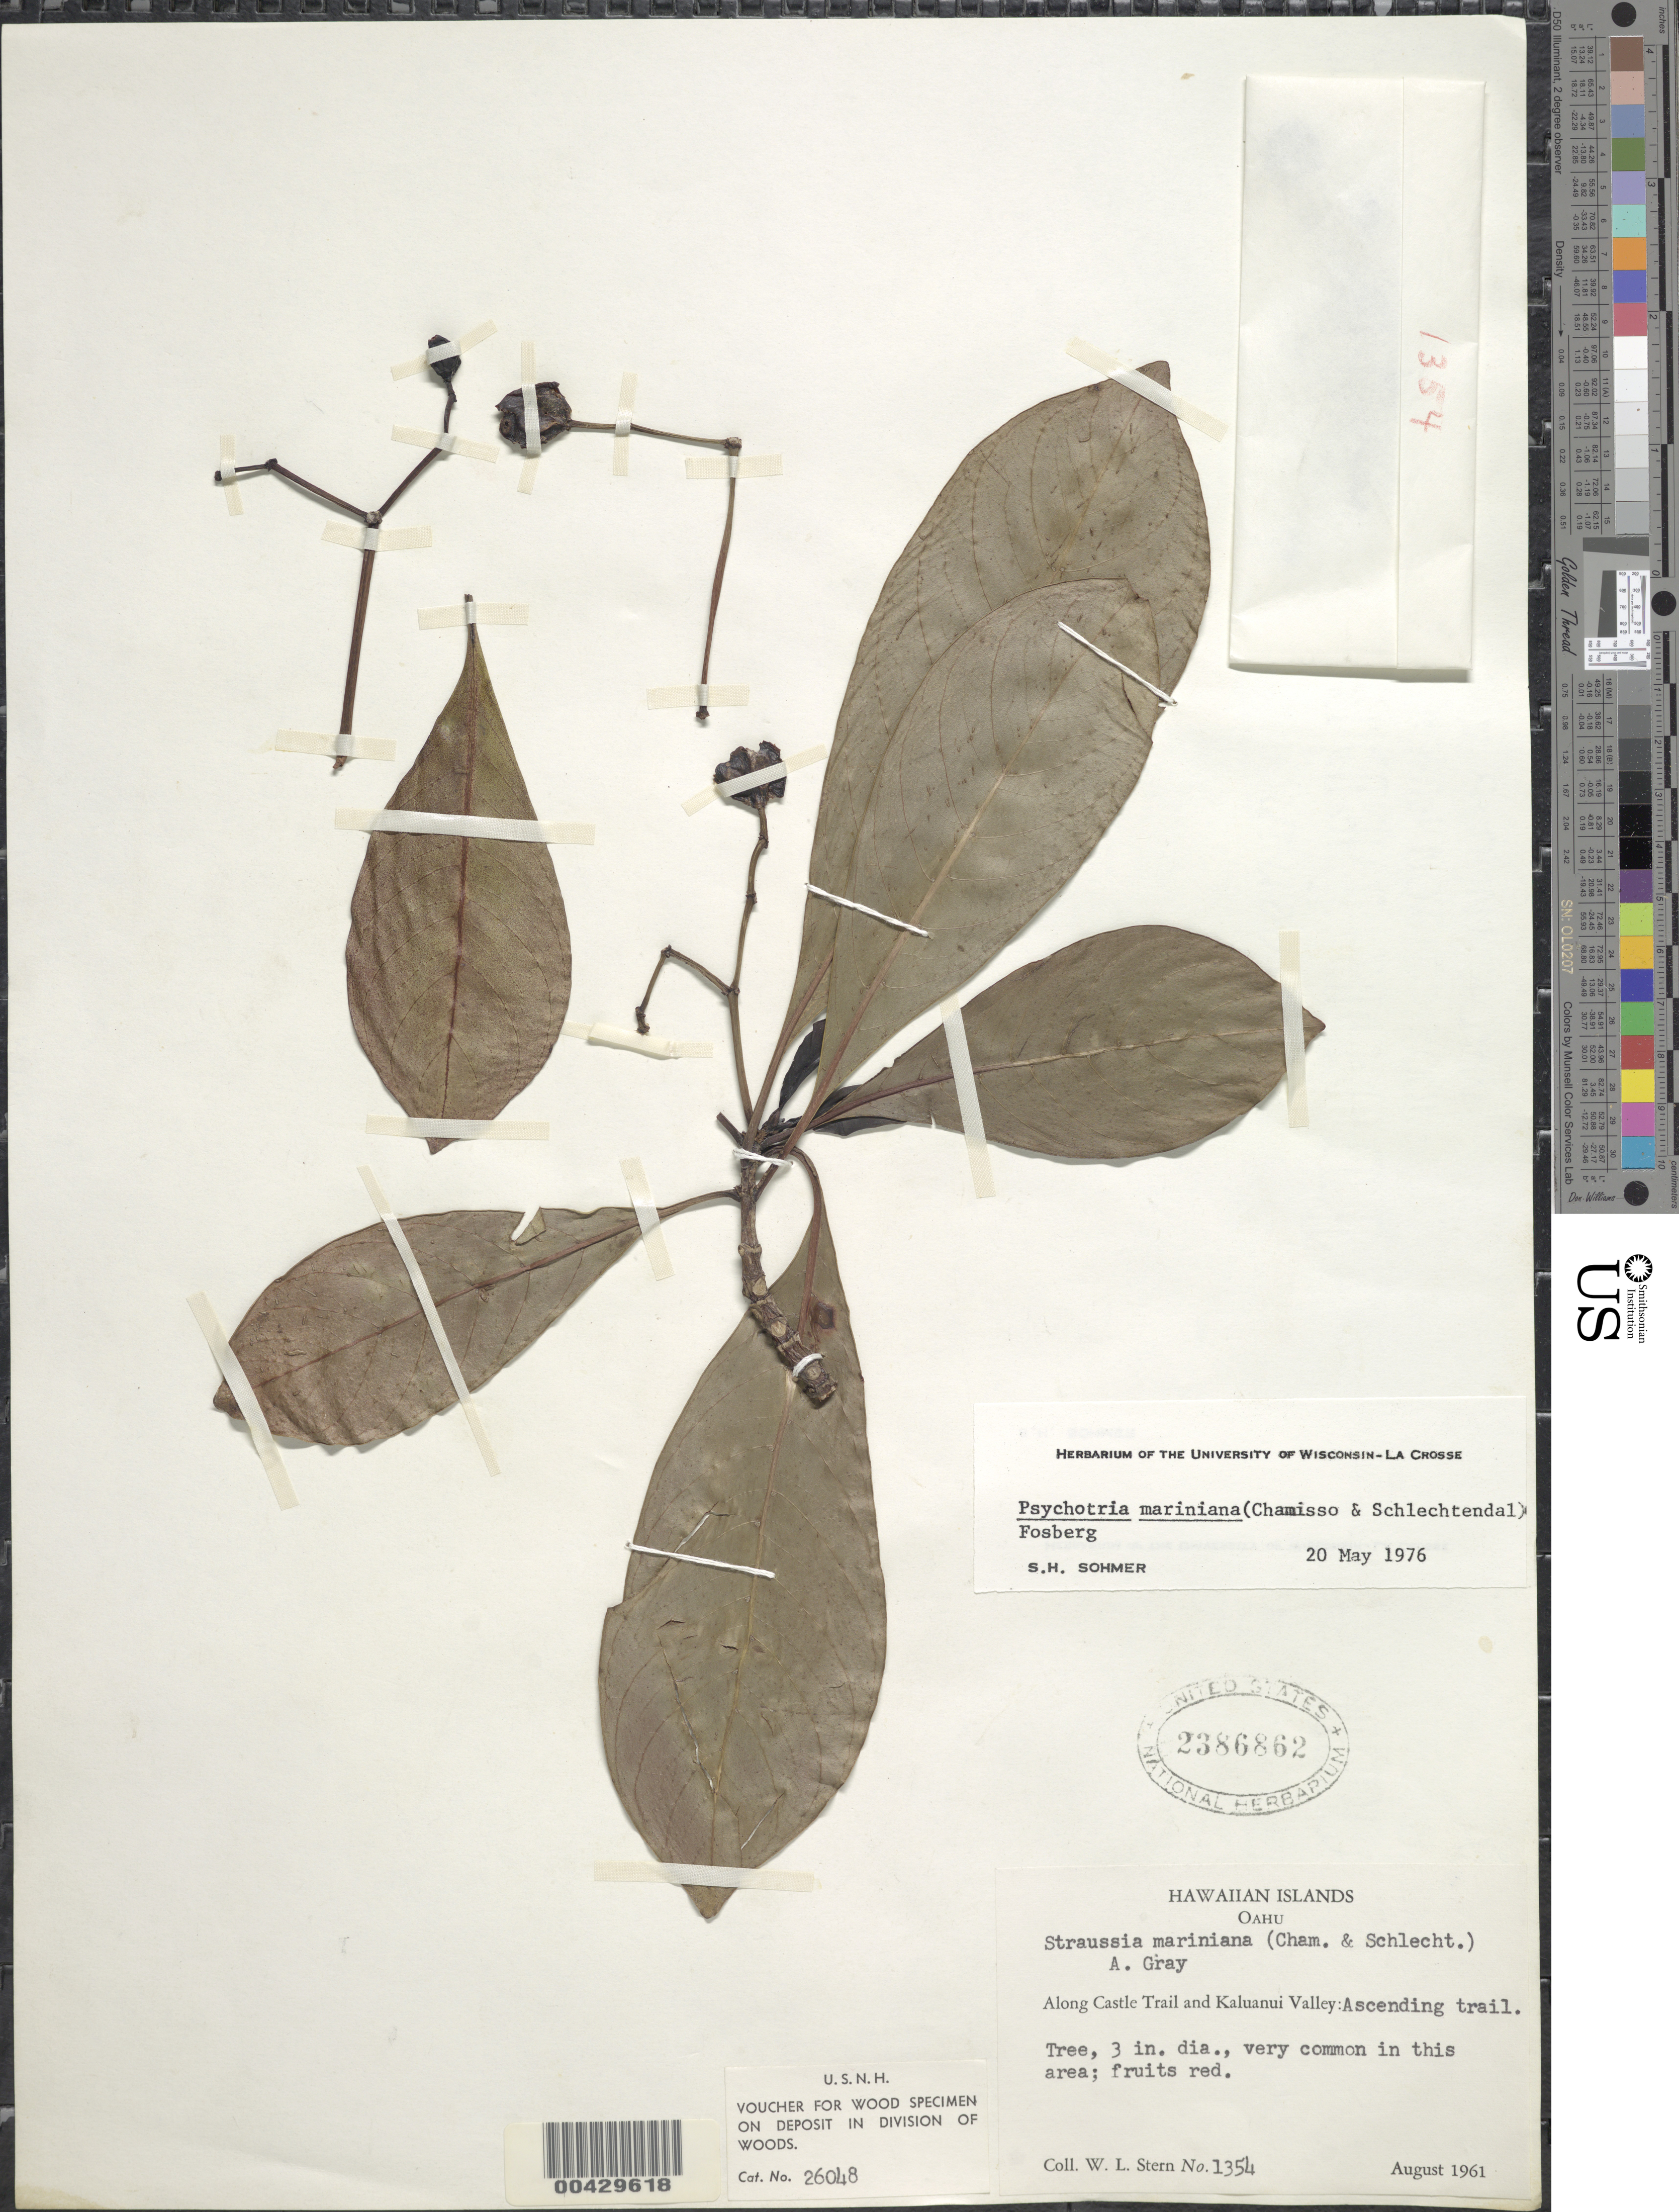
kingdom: Plantae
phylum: Tracheophyta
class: Magnoliopsida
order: Gentianales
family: Rubiaceae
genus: Psychotria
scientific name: Psychotria mariniana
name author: (Cham. & Schltdl.) Fosberg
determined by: Sohmer, S. H.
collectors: W. L. Stern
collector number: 1354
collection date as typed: Aug 1961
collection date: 1961-08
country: United States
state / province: Hawaii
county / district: Honolulu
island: Oahu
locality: along Castle Trail and Kaluanui Valley, ascending trail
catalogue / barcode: US 2386862